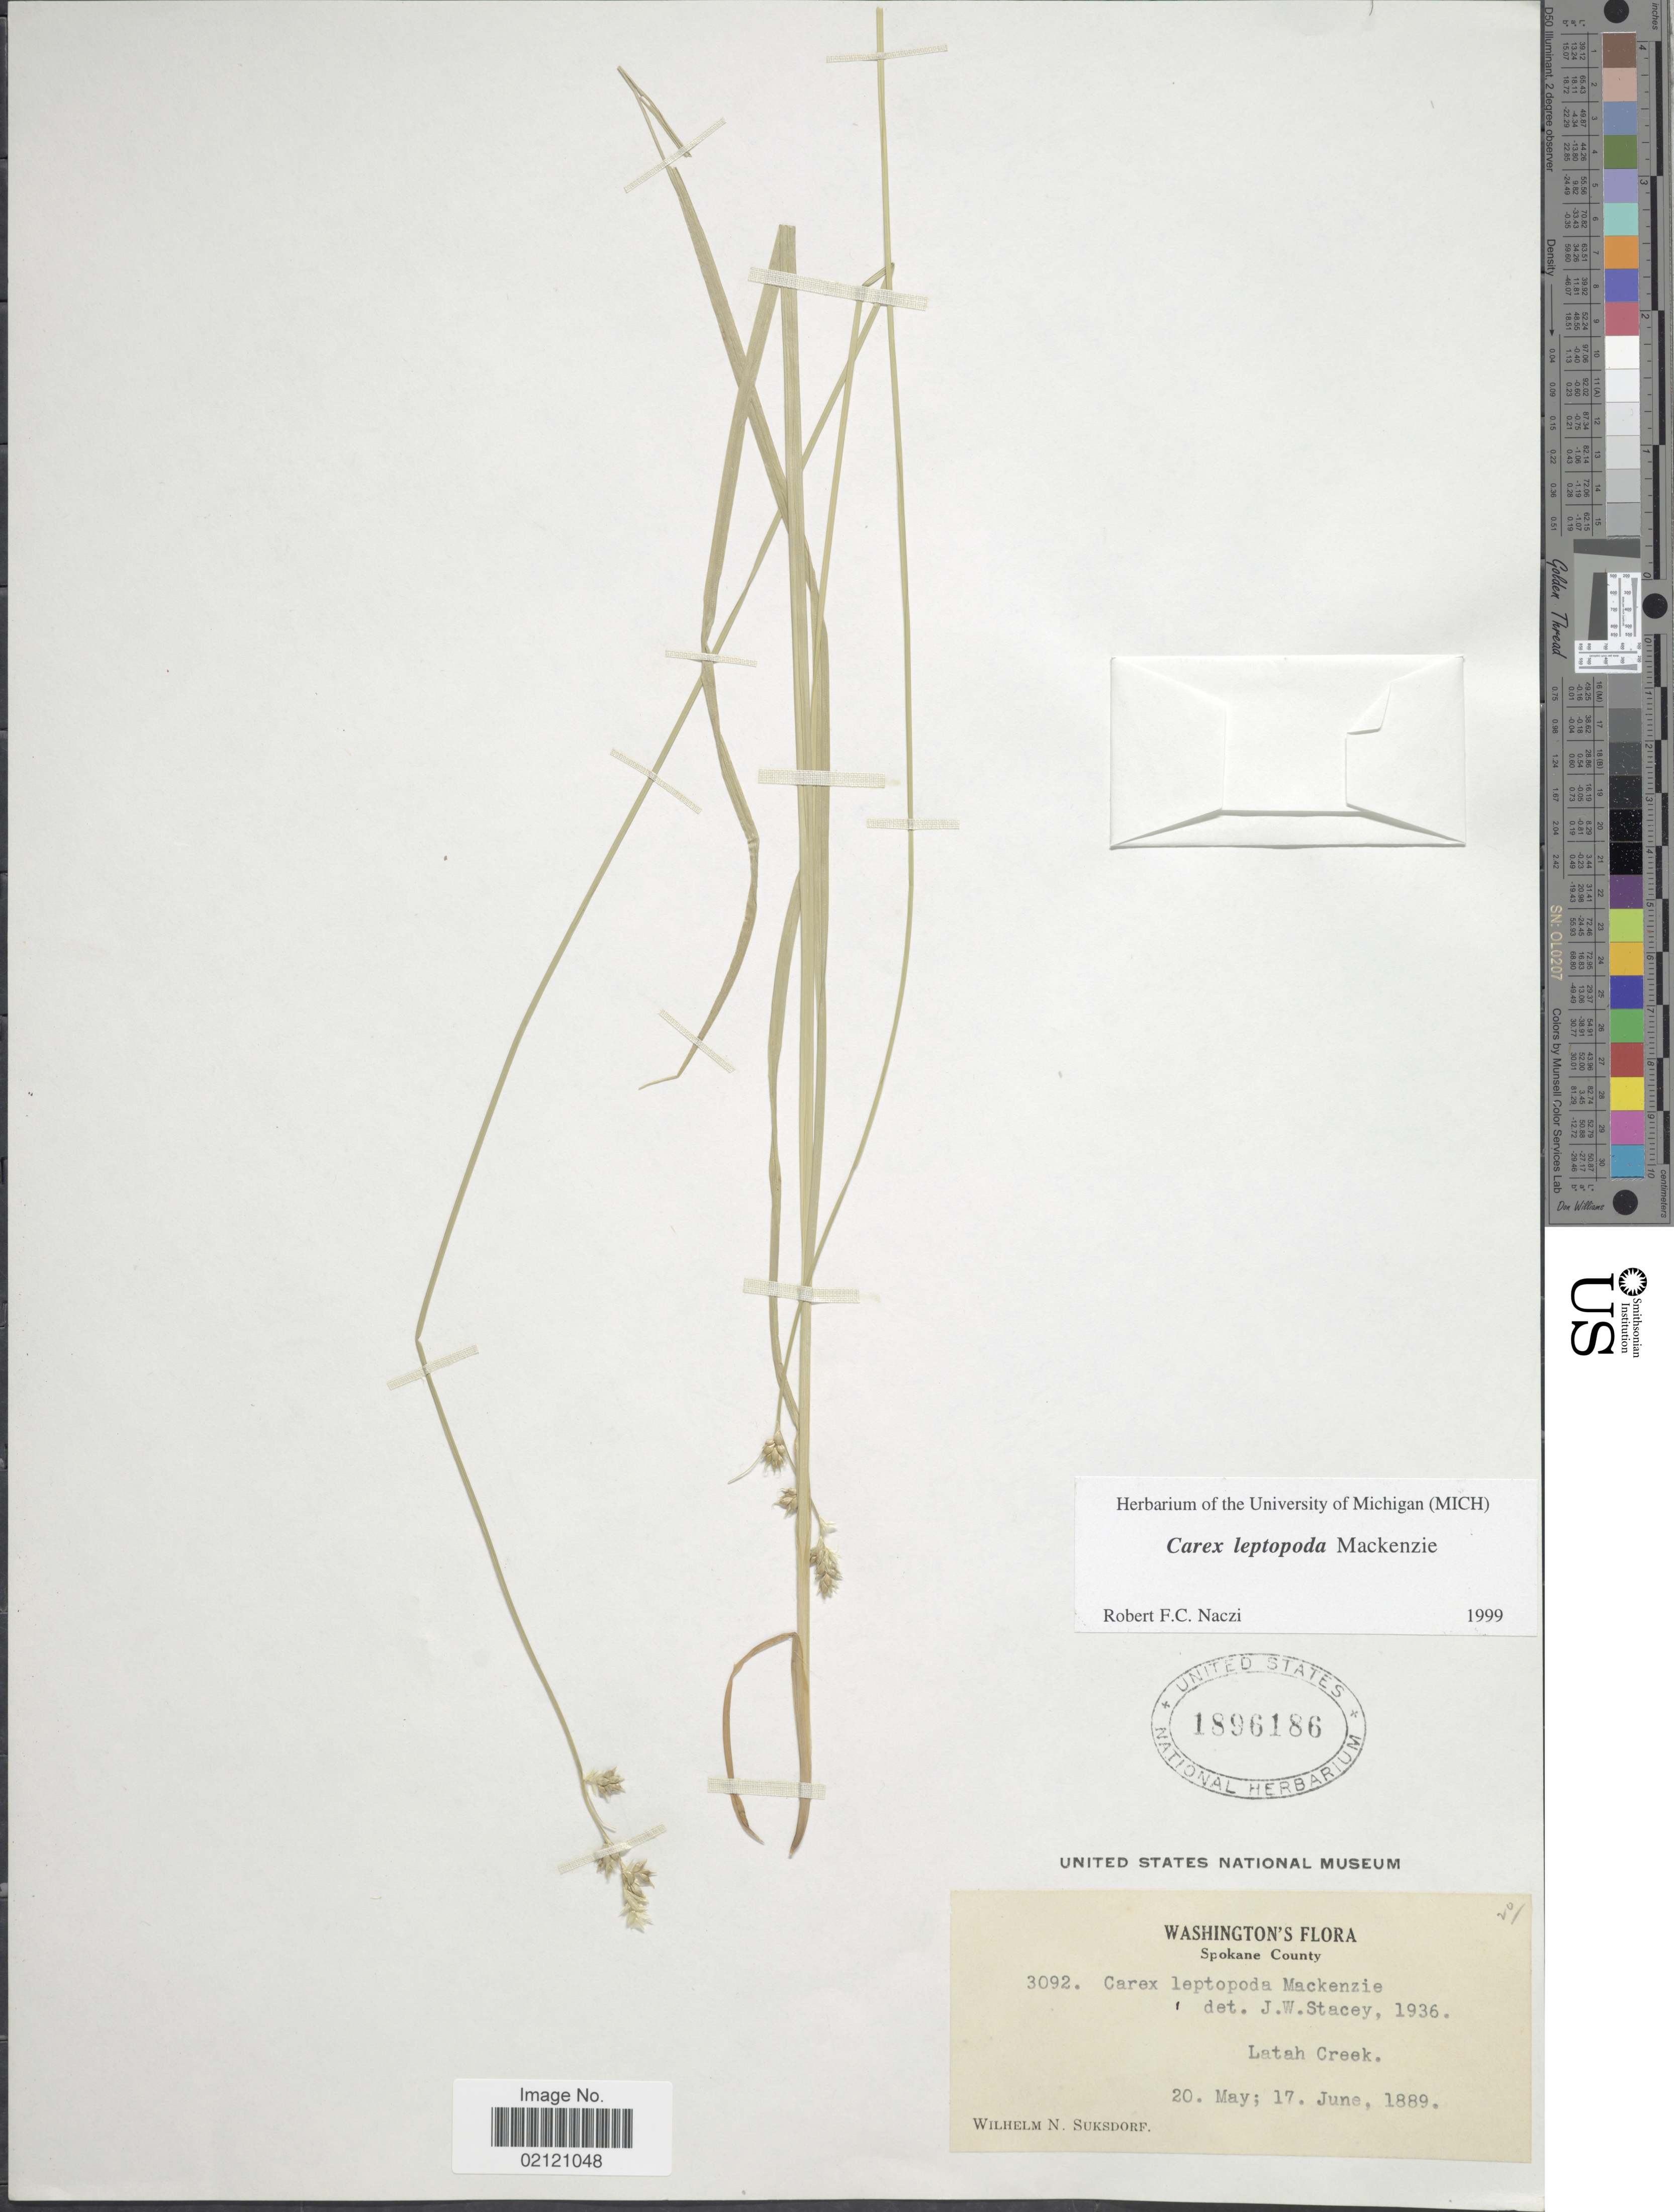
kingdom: Plantae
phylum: Tracheophyta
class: Liliopsida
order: Poales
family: Cyperaceae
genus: Carex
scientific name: Carex leptopoda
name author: Mack.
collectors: W. N. Suksdorf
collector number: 3092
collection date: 1889-05-20/1889-06-17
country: United States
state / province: Washington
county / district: Spokane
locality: Spokane County, Latah Creek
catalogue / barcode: US 1896186